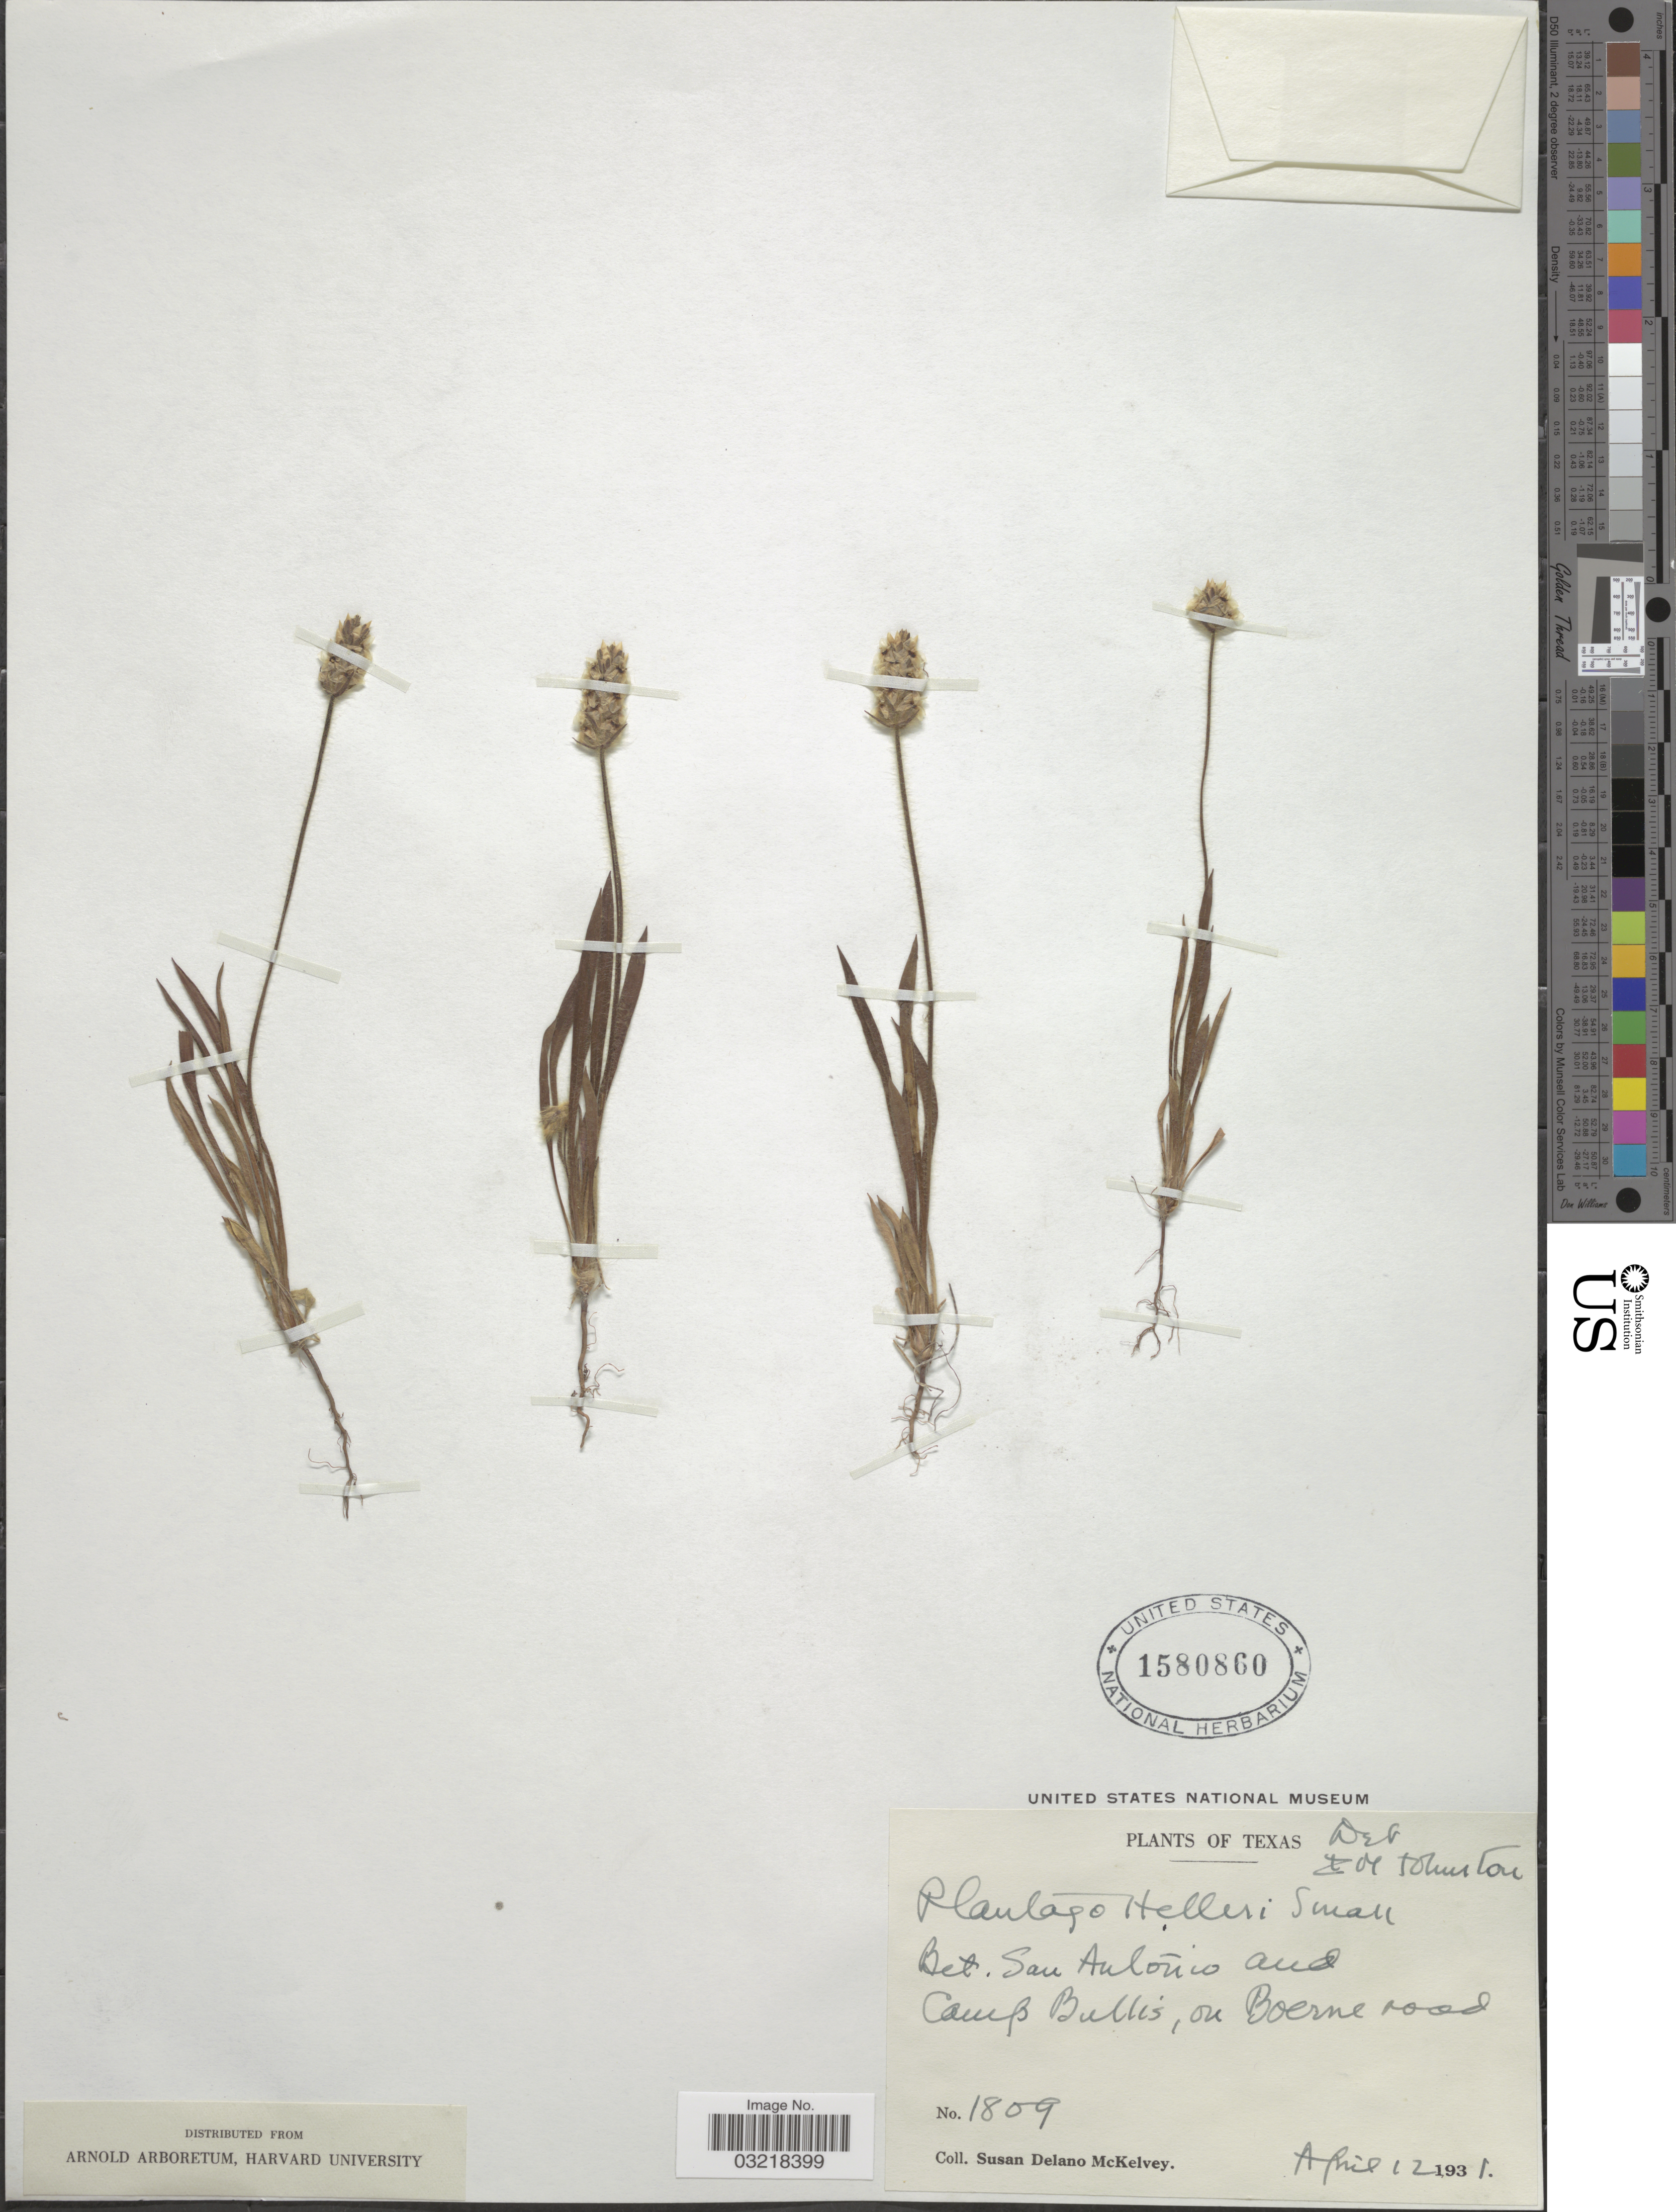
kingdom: Plantae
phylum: Tracheophyta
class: Magnoliopsida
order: Lamiales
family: Plantaginaceae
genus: Plantago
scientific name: Plantago helleri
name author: Small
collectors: S. A. McKelvey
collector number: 1809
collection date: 1931-04-12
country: United States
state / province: Texas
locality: Bet. San Antonio and Camp Bullis, on Boerne road.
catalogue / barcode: US 1580860